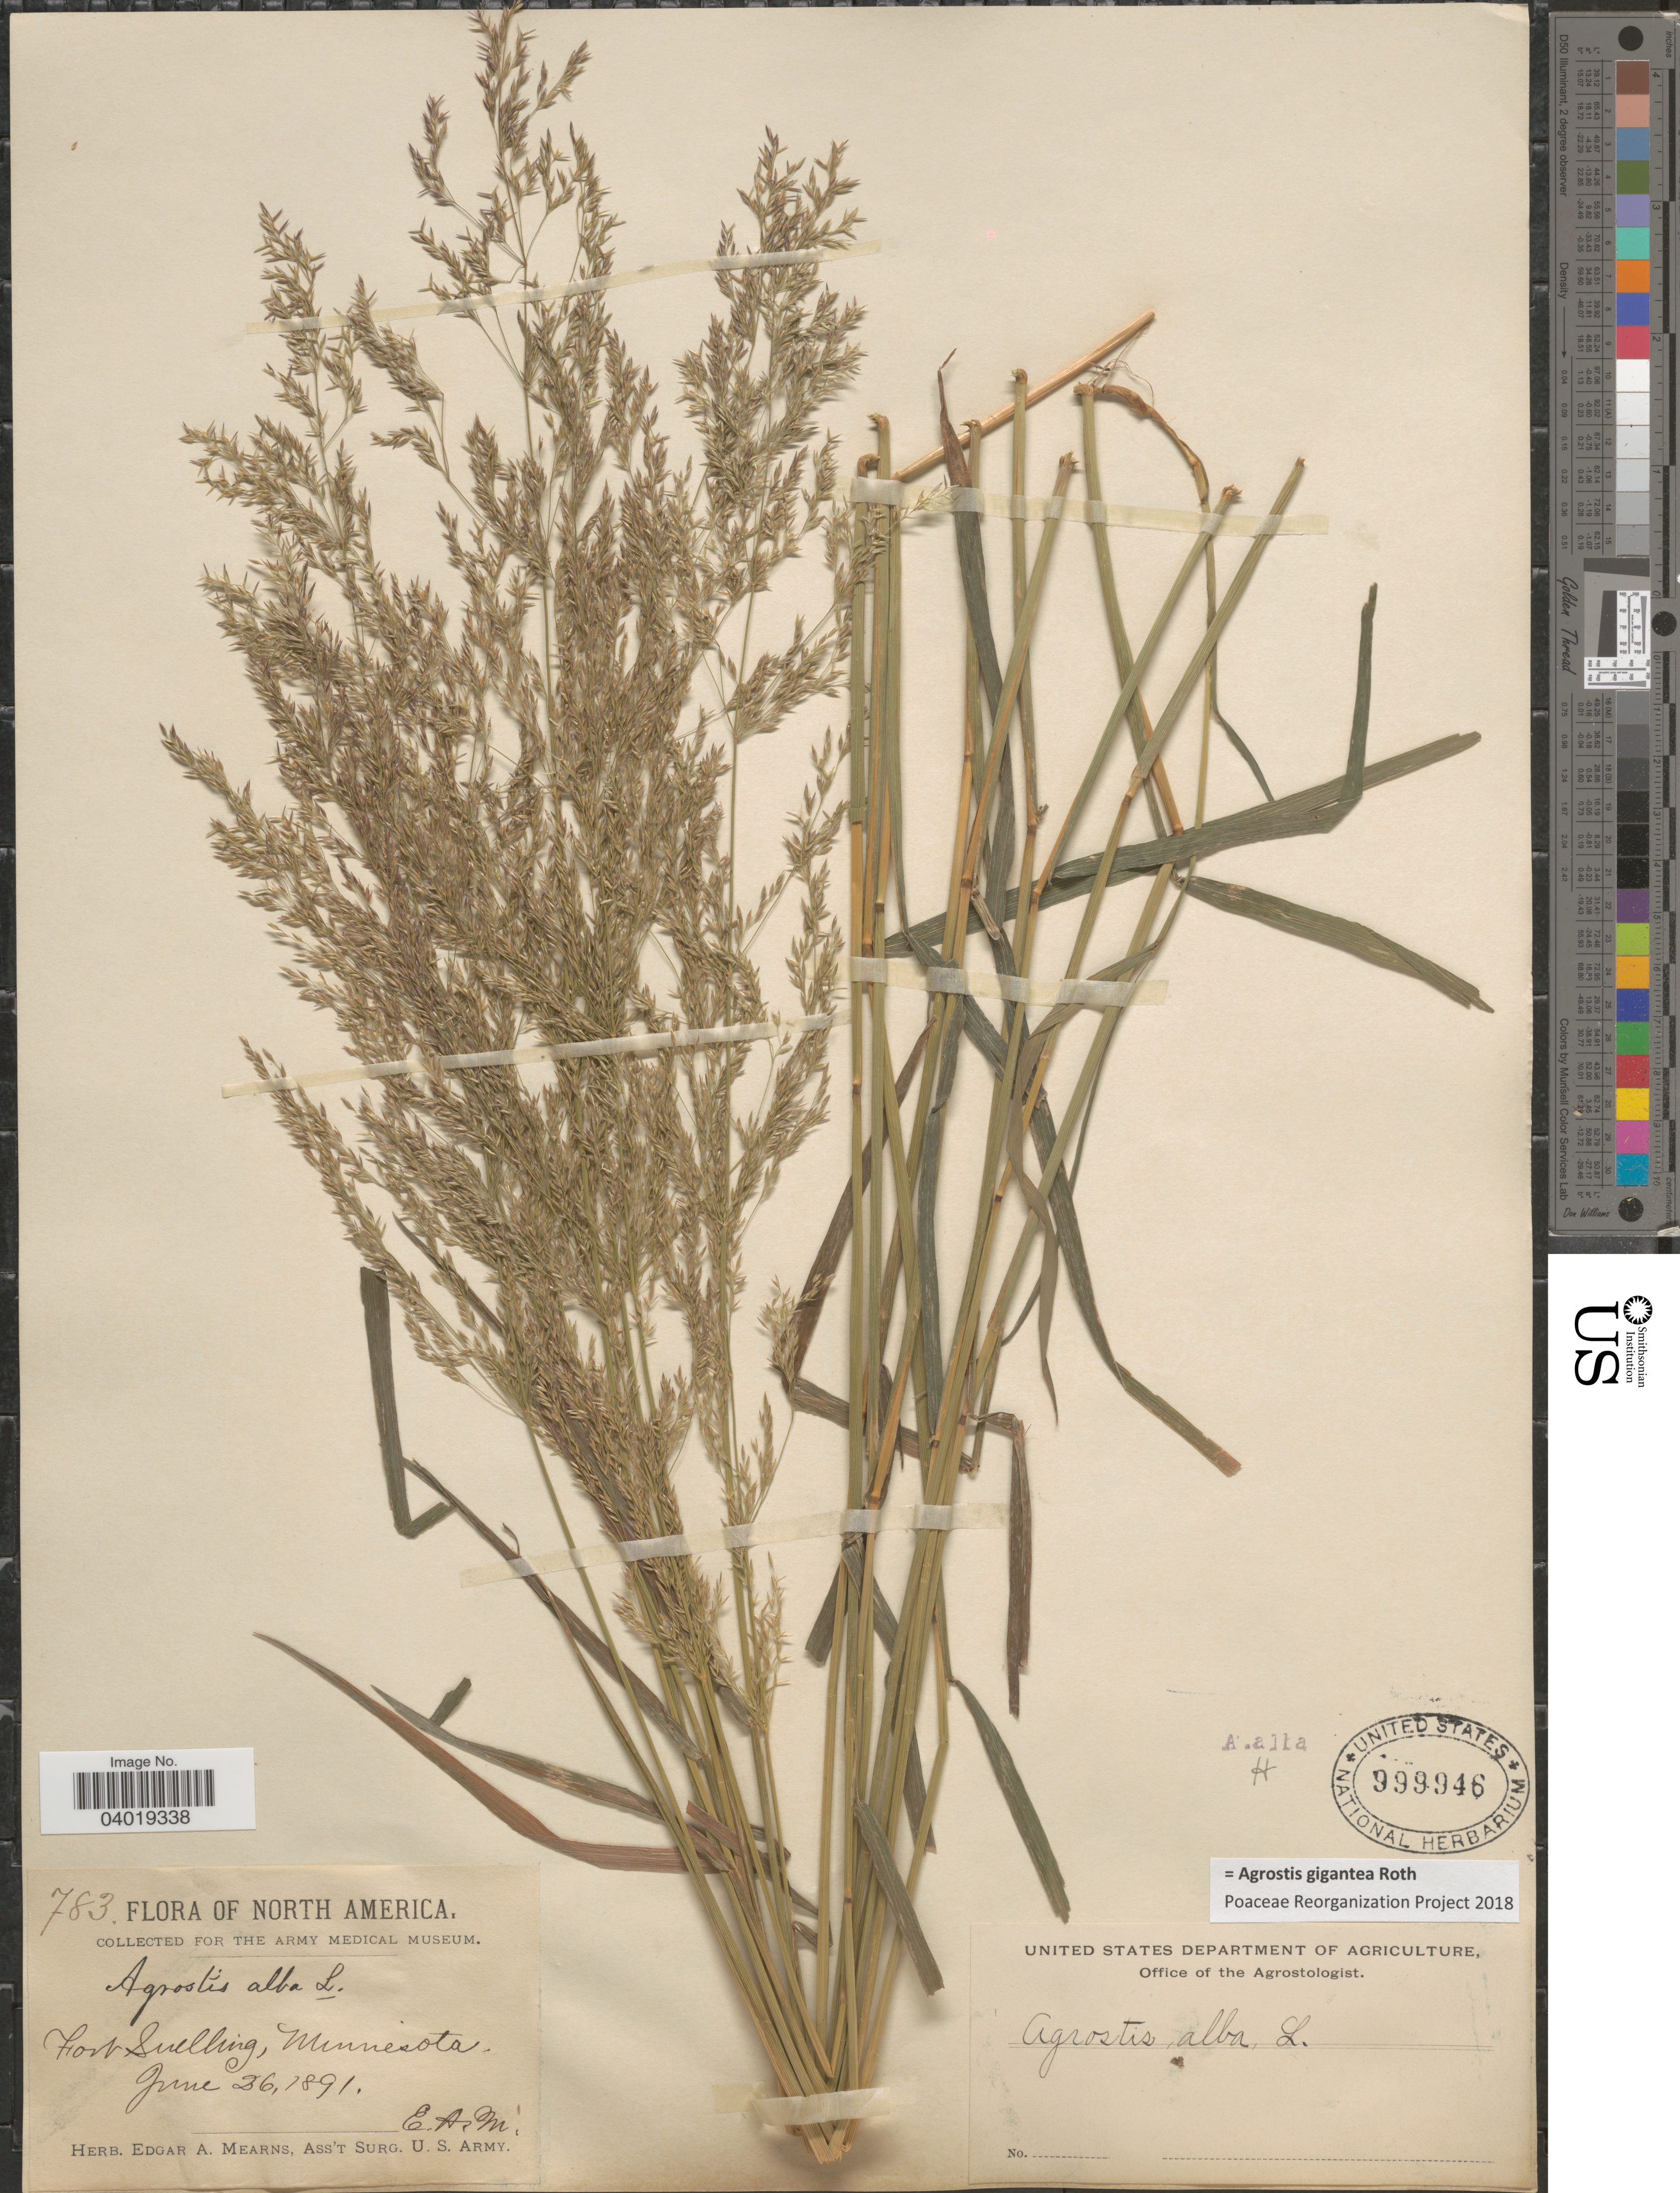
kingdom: Plantae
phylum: Tracheophyta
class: Liliopsida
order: Poales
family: Poaceae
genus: Agrostis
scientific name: Agrostis gigantea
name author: Roth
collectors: E. A. Mearns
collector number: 783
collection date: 1891-06-26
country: United States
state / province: Minnesota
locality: Fort Snelling.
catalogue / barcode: US 999946